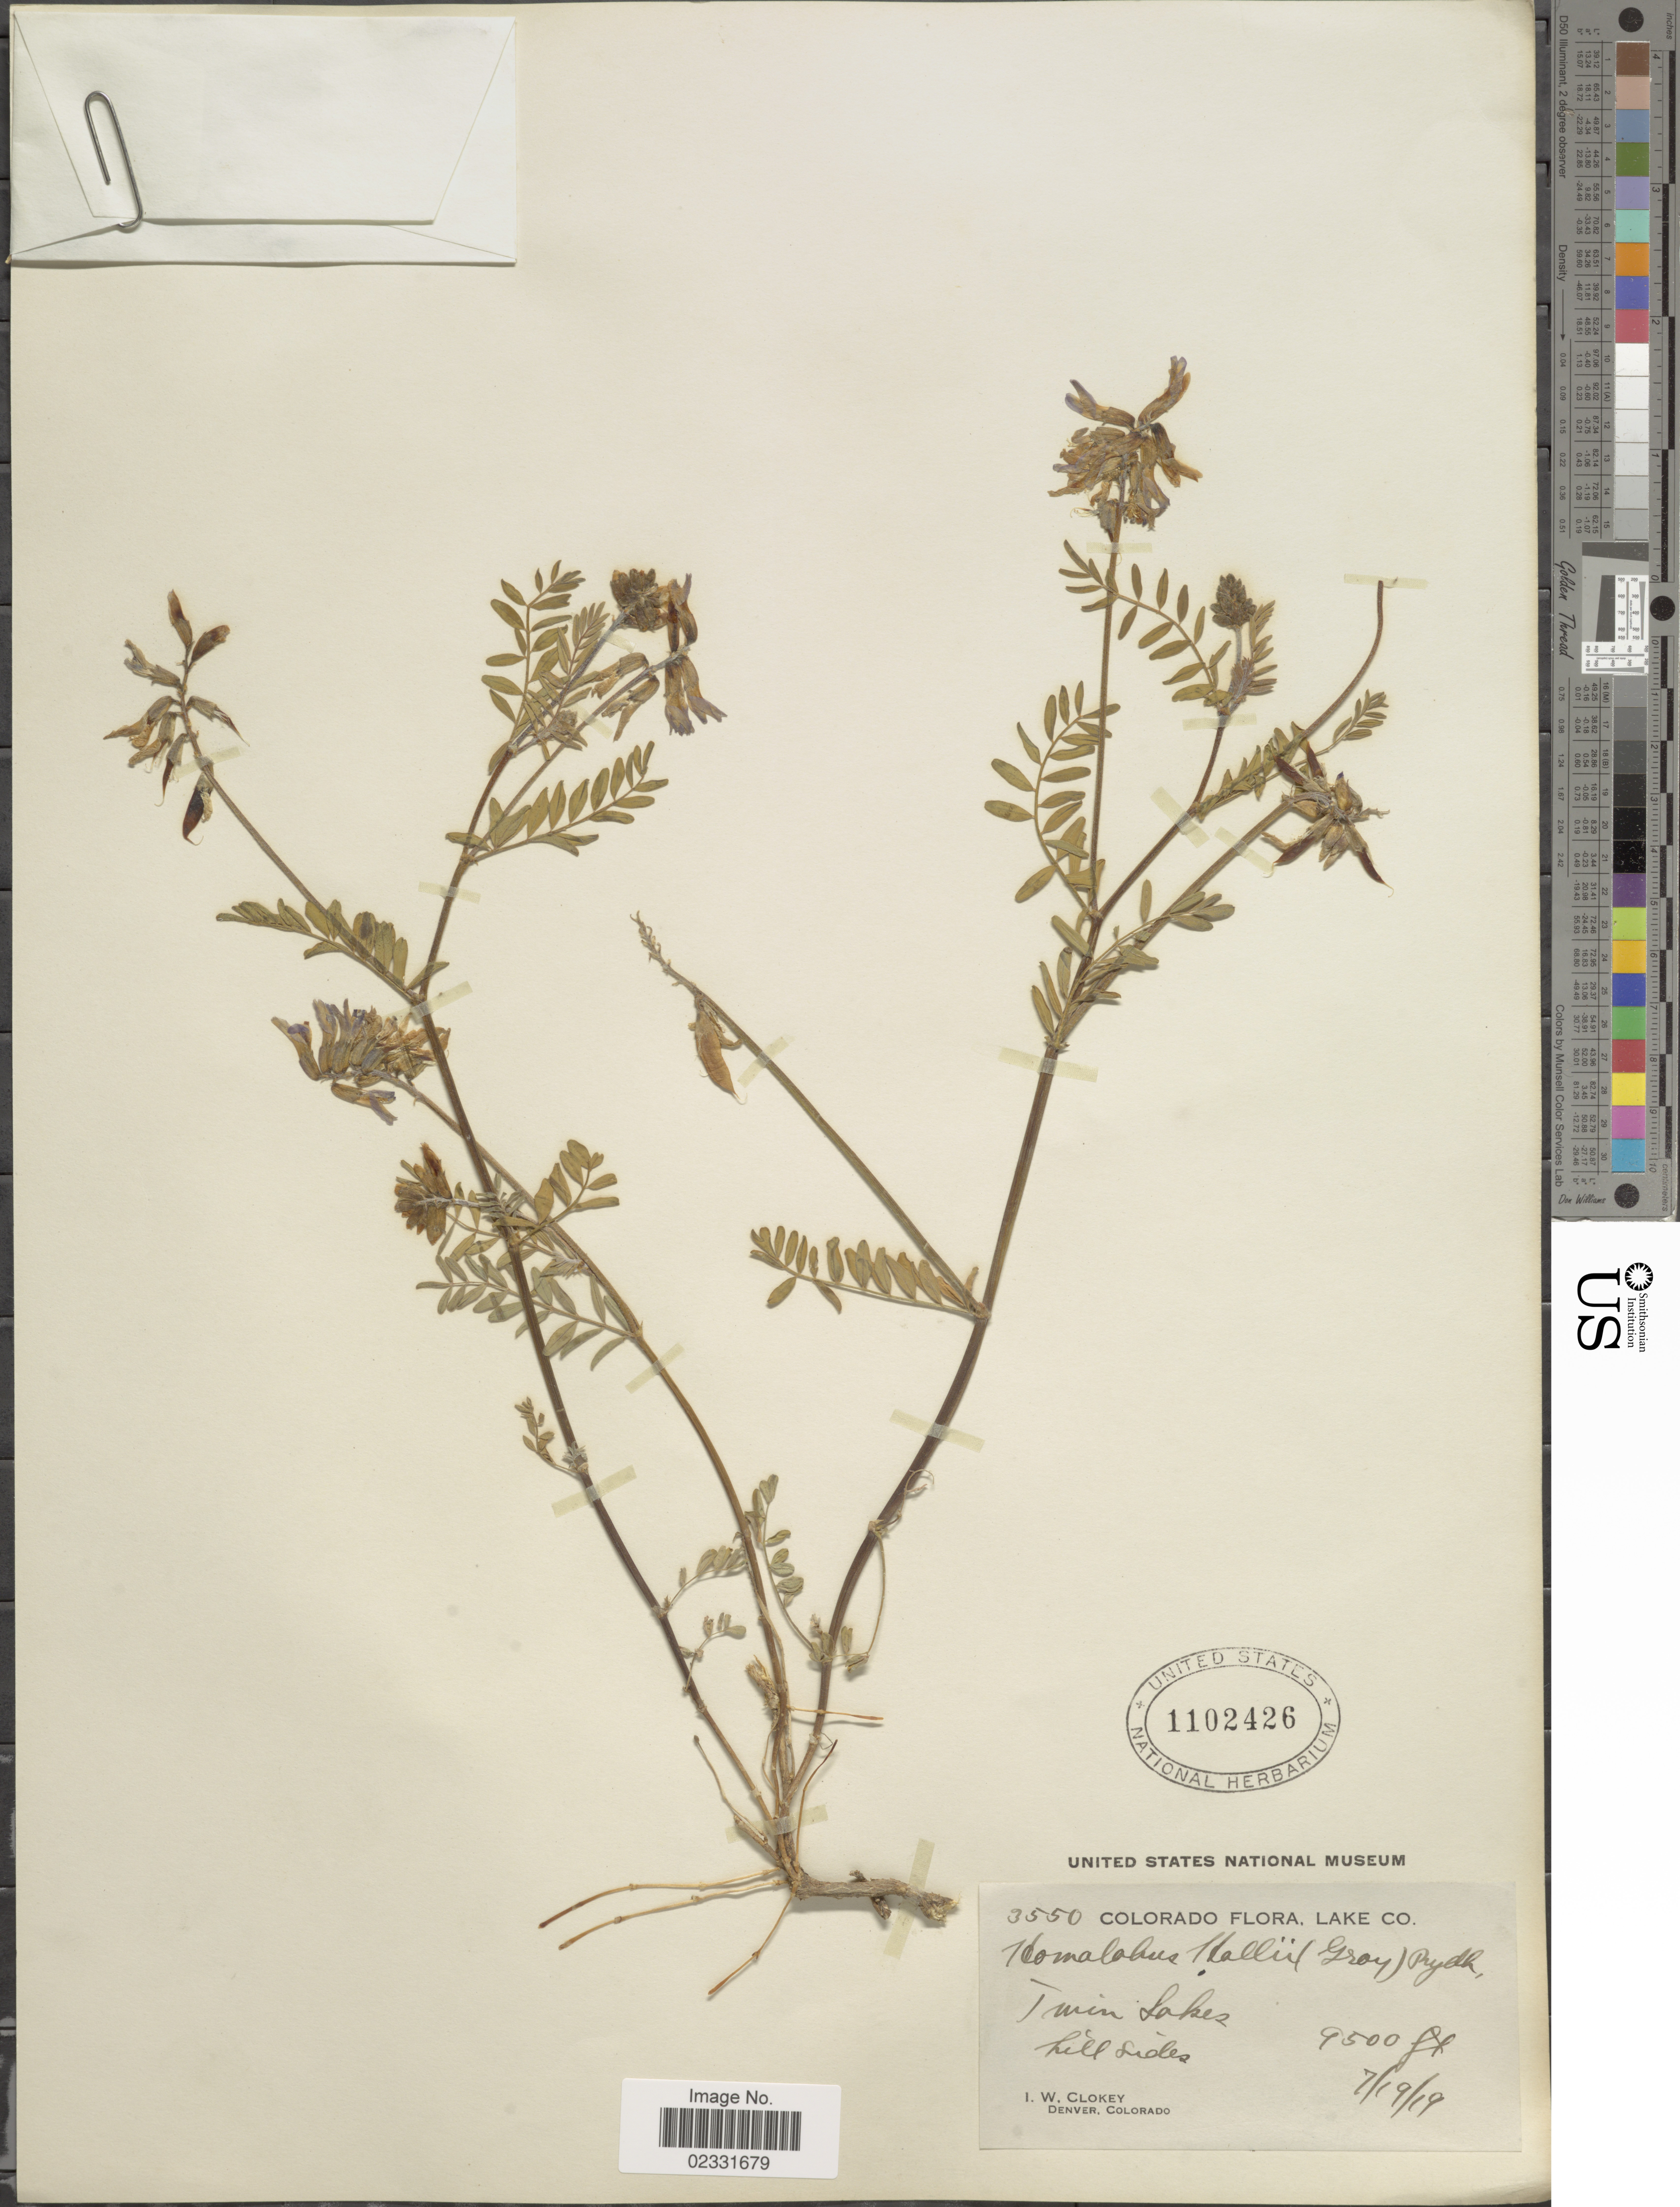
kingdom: Plantae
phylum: Tracheophyta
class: Magnoliopsida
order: Fabales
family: Fabaceae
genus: Astragalus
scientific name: Astragalus hallii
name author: A. Gray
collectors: I. W. Clokey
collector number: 3550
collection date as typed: Transcribed d/m/y: 19/7/19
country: United States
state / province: Colorado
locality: Lake Co., Twin Lakes, hill sides.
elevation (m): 2896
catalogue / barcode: US 1102426